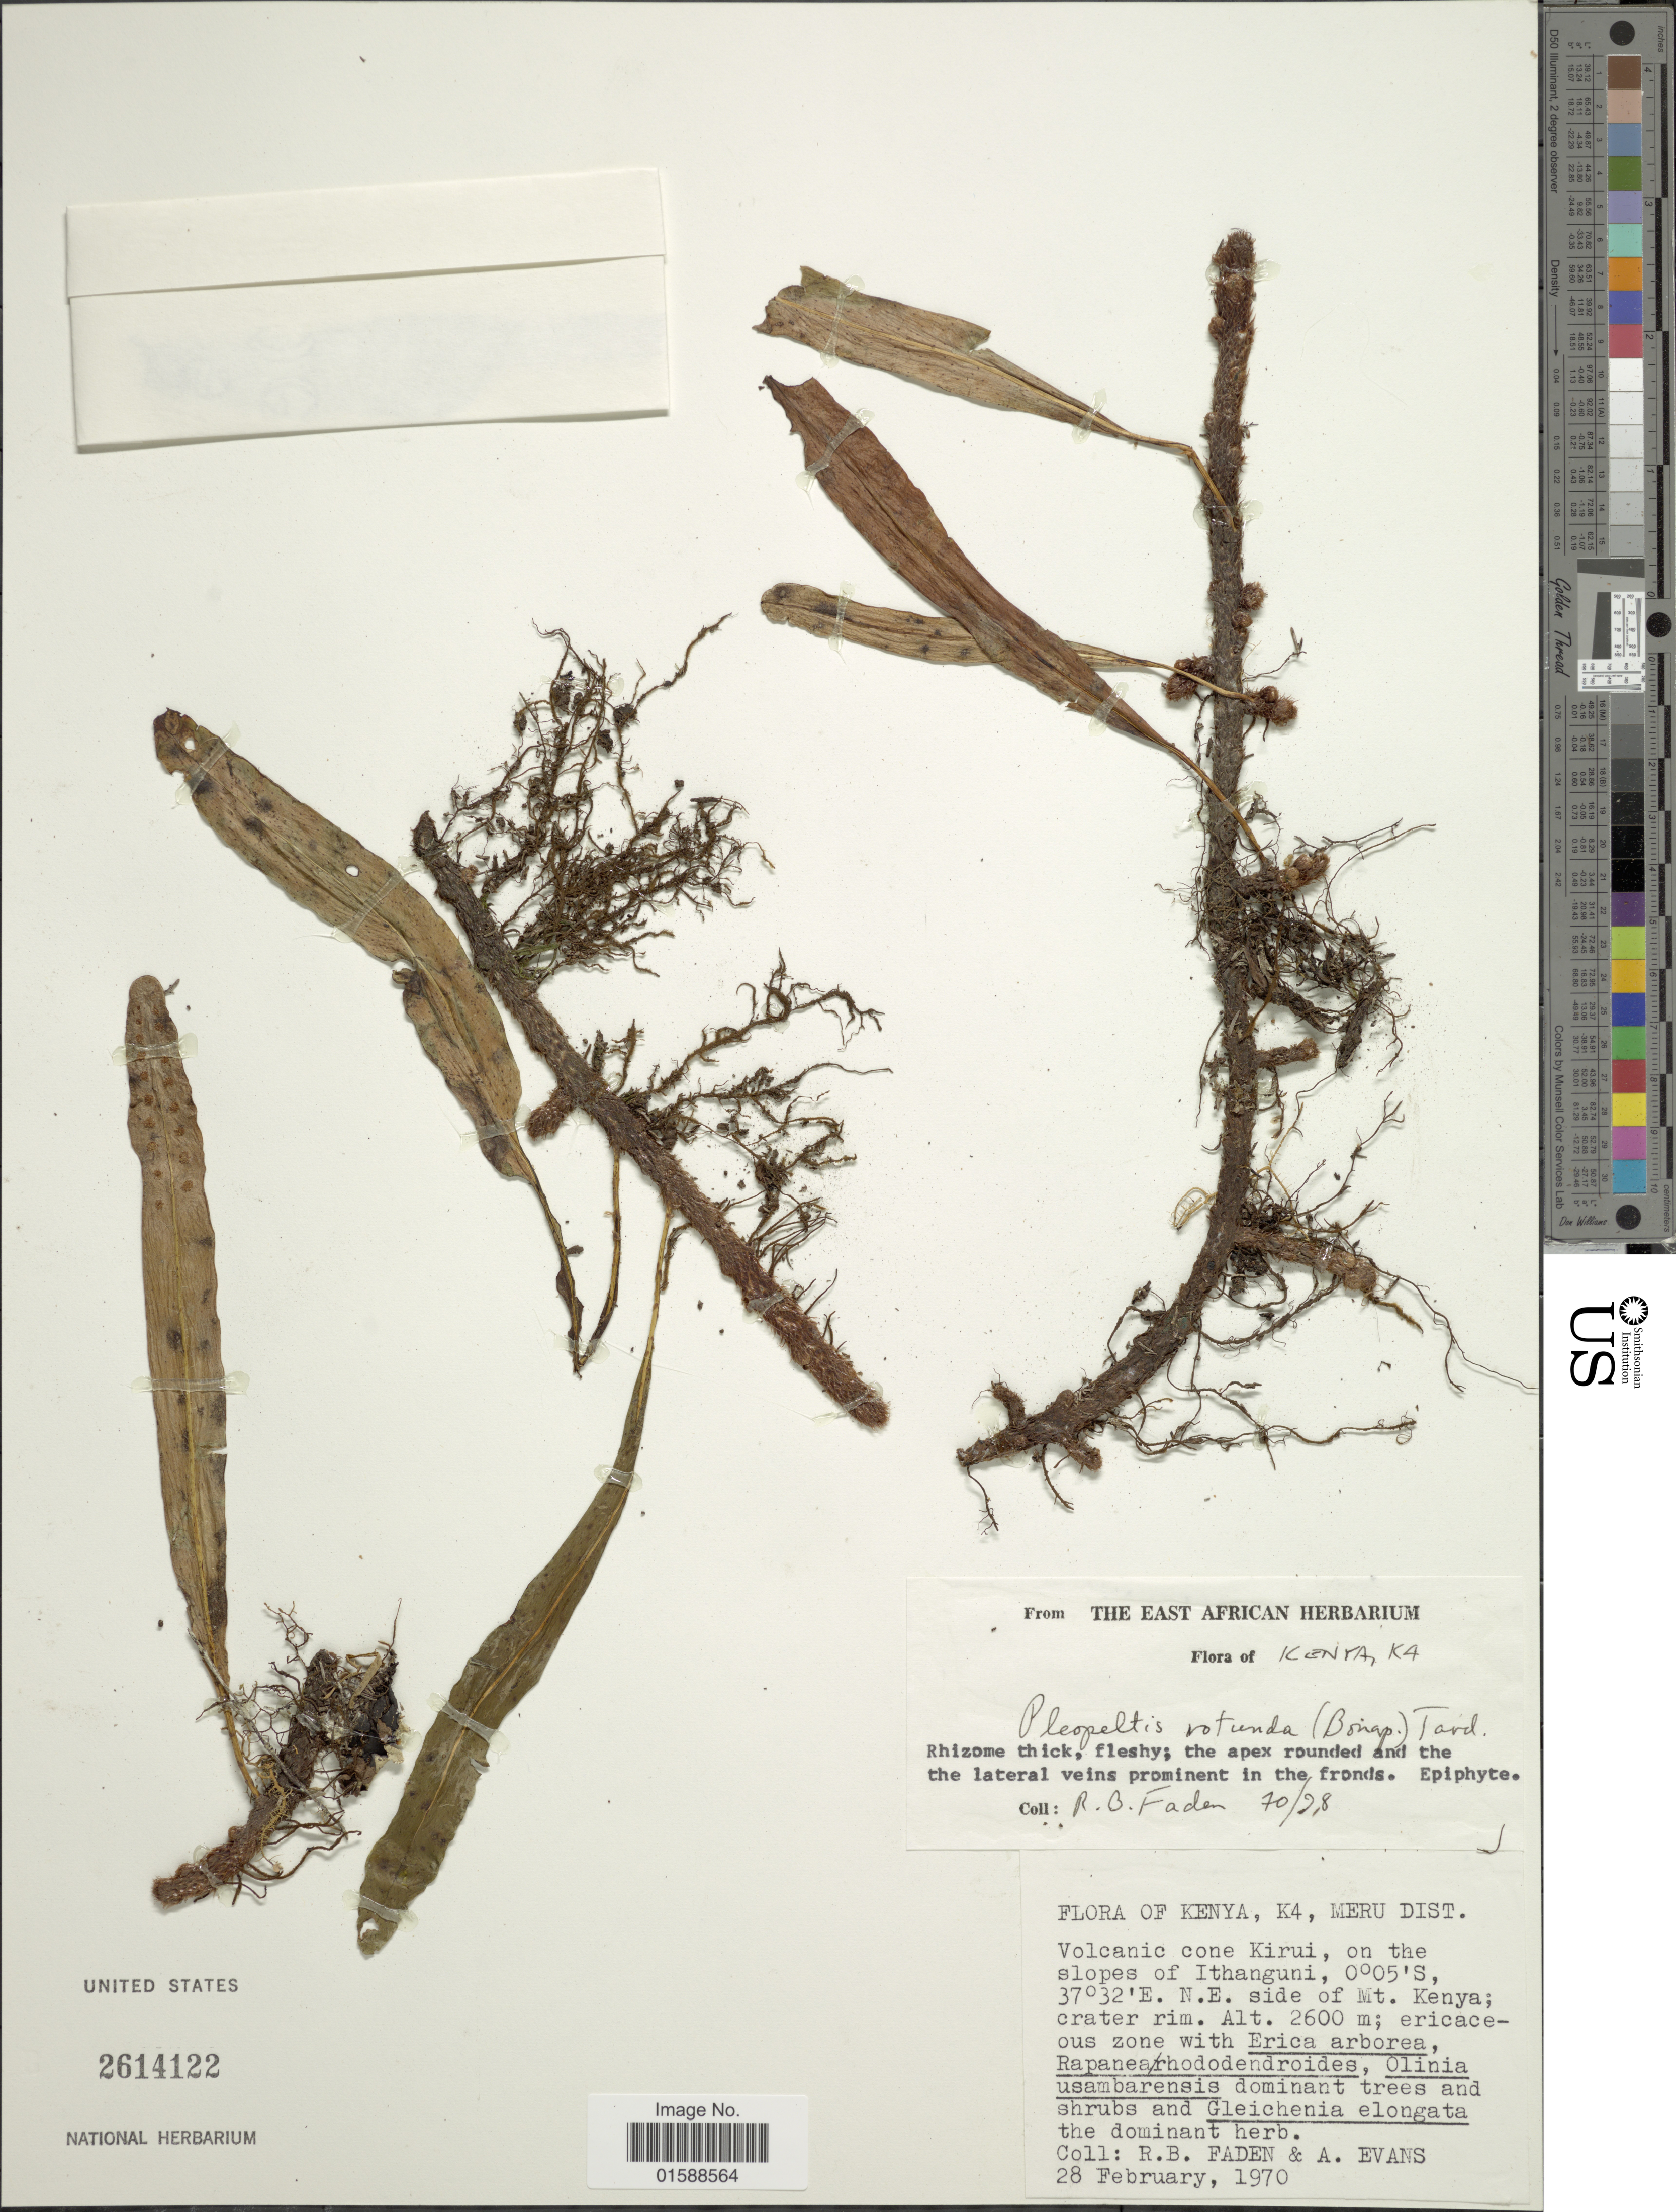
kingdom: Plantae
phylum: Tracheophyta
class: Polypodiopsida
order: Polypodiales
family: Polypodiaceae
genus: Lepisorus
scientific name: Lepisorus excavatus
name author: (Bory ex Willd.) Ching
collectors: R. B. Faden & A. Evans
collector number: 70/28?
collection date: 1970-02-28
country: Kenya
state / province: Meru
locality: K4. Volcanic cone Kirui, on the slopes of Ithangui. N.E. side of Mt. Kenya; crater rim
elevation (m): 2600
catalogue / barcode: US 2614122